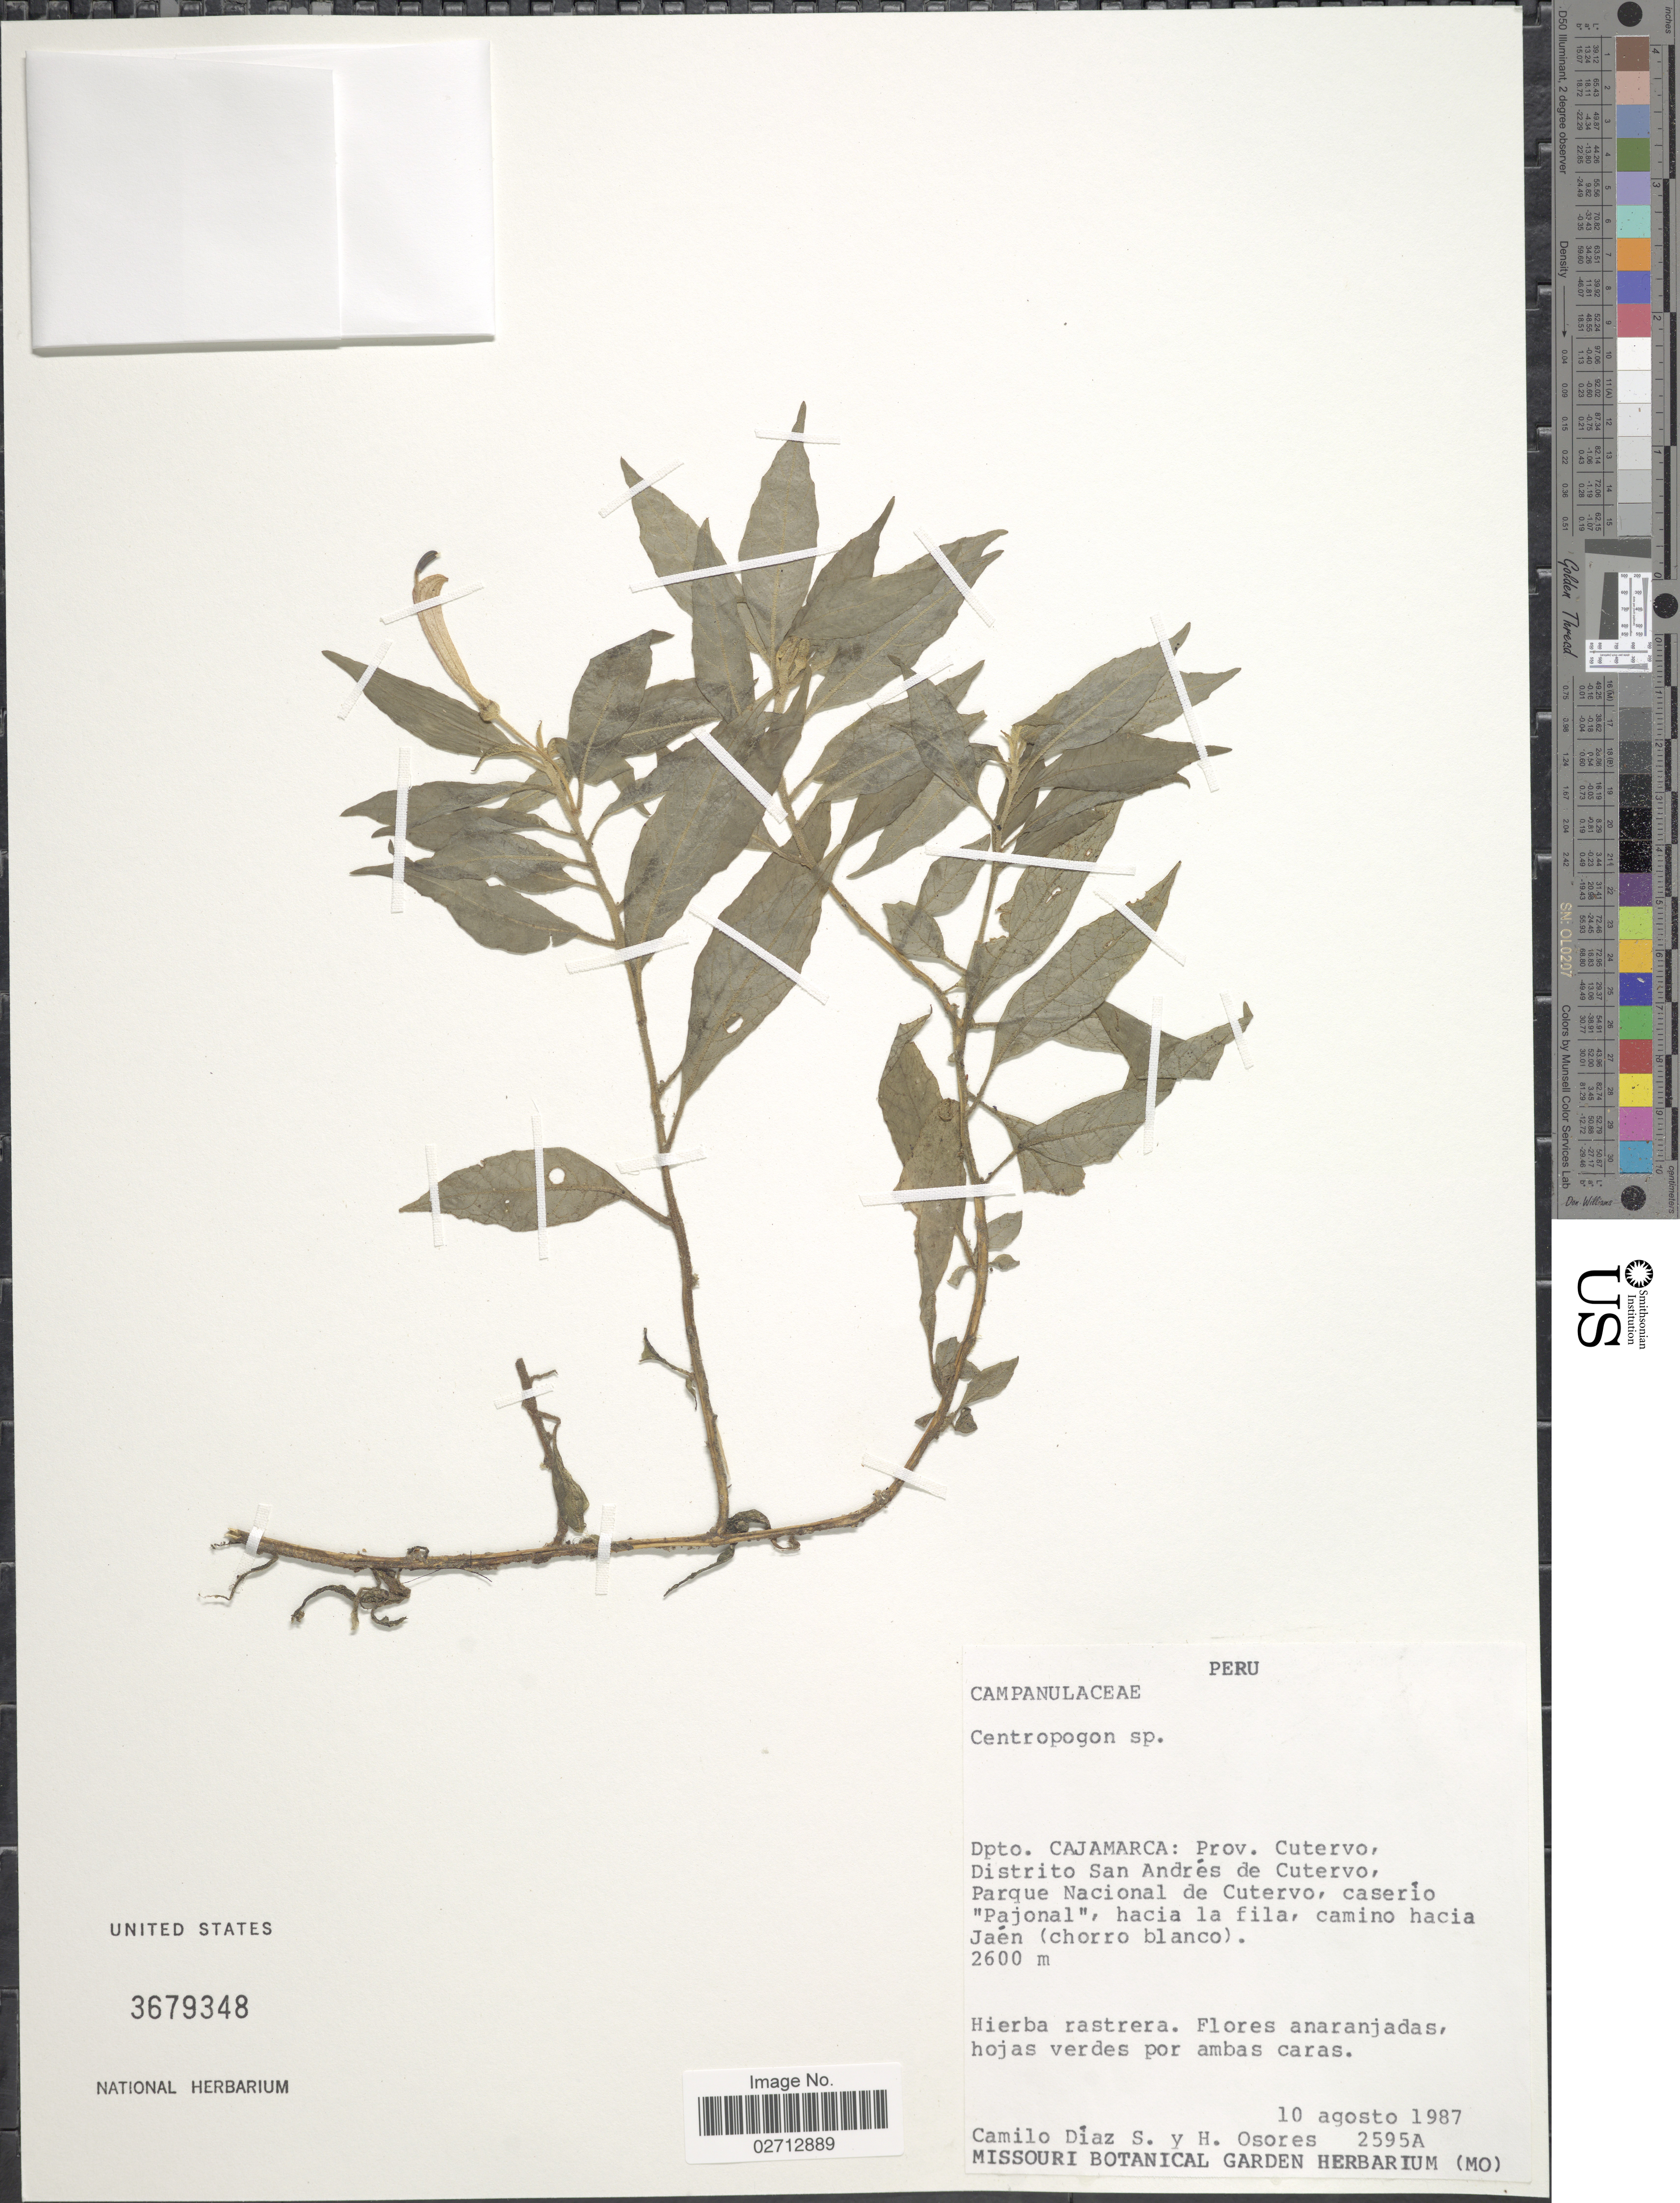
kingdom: Plantae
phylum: Tracheophyta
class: Magnoliopsida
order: Asterales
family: Campanulaceae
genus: Centropogon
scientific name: Centropogon sp.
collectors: C. Diaz Santibanez & H. Osores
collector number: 2595A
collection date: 1987-08-10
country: Peru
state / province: Cajamarca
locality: Prov. Cutervo, Distrito San Andres de Cutervo, Parque Nacional de Cutervo, caserio "Pajonal", hacia la fila, camino hacia Jaen (chorro blanco)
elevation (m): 2600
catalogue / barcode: US 3679348